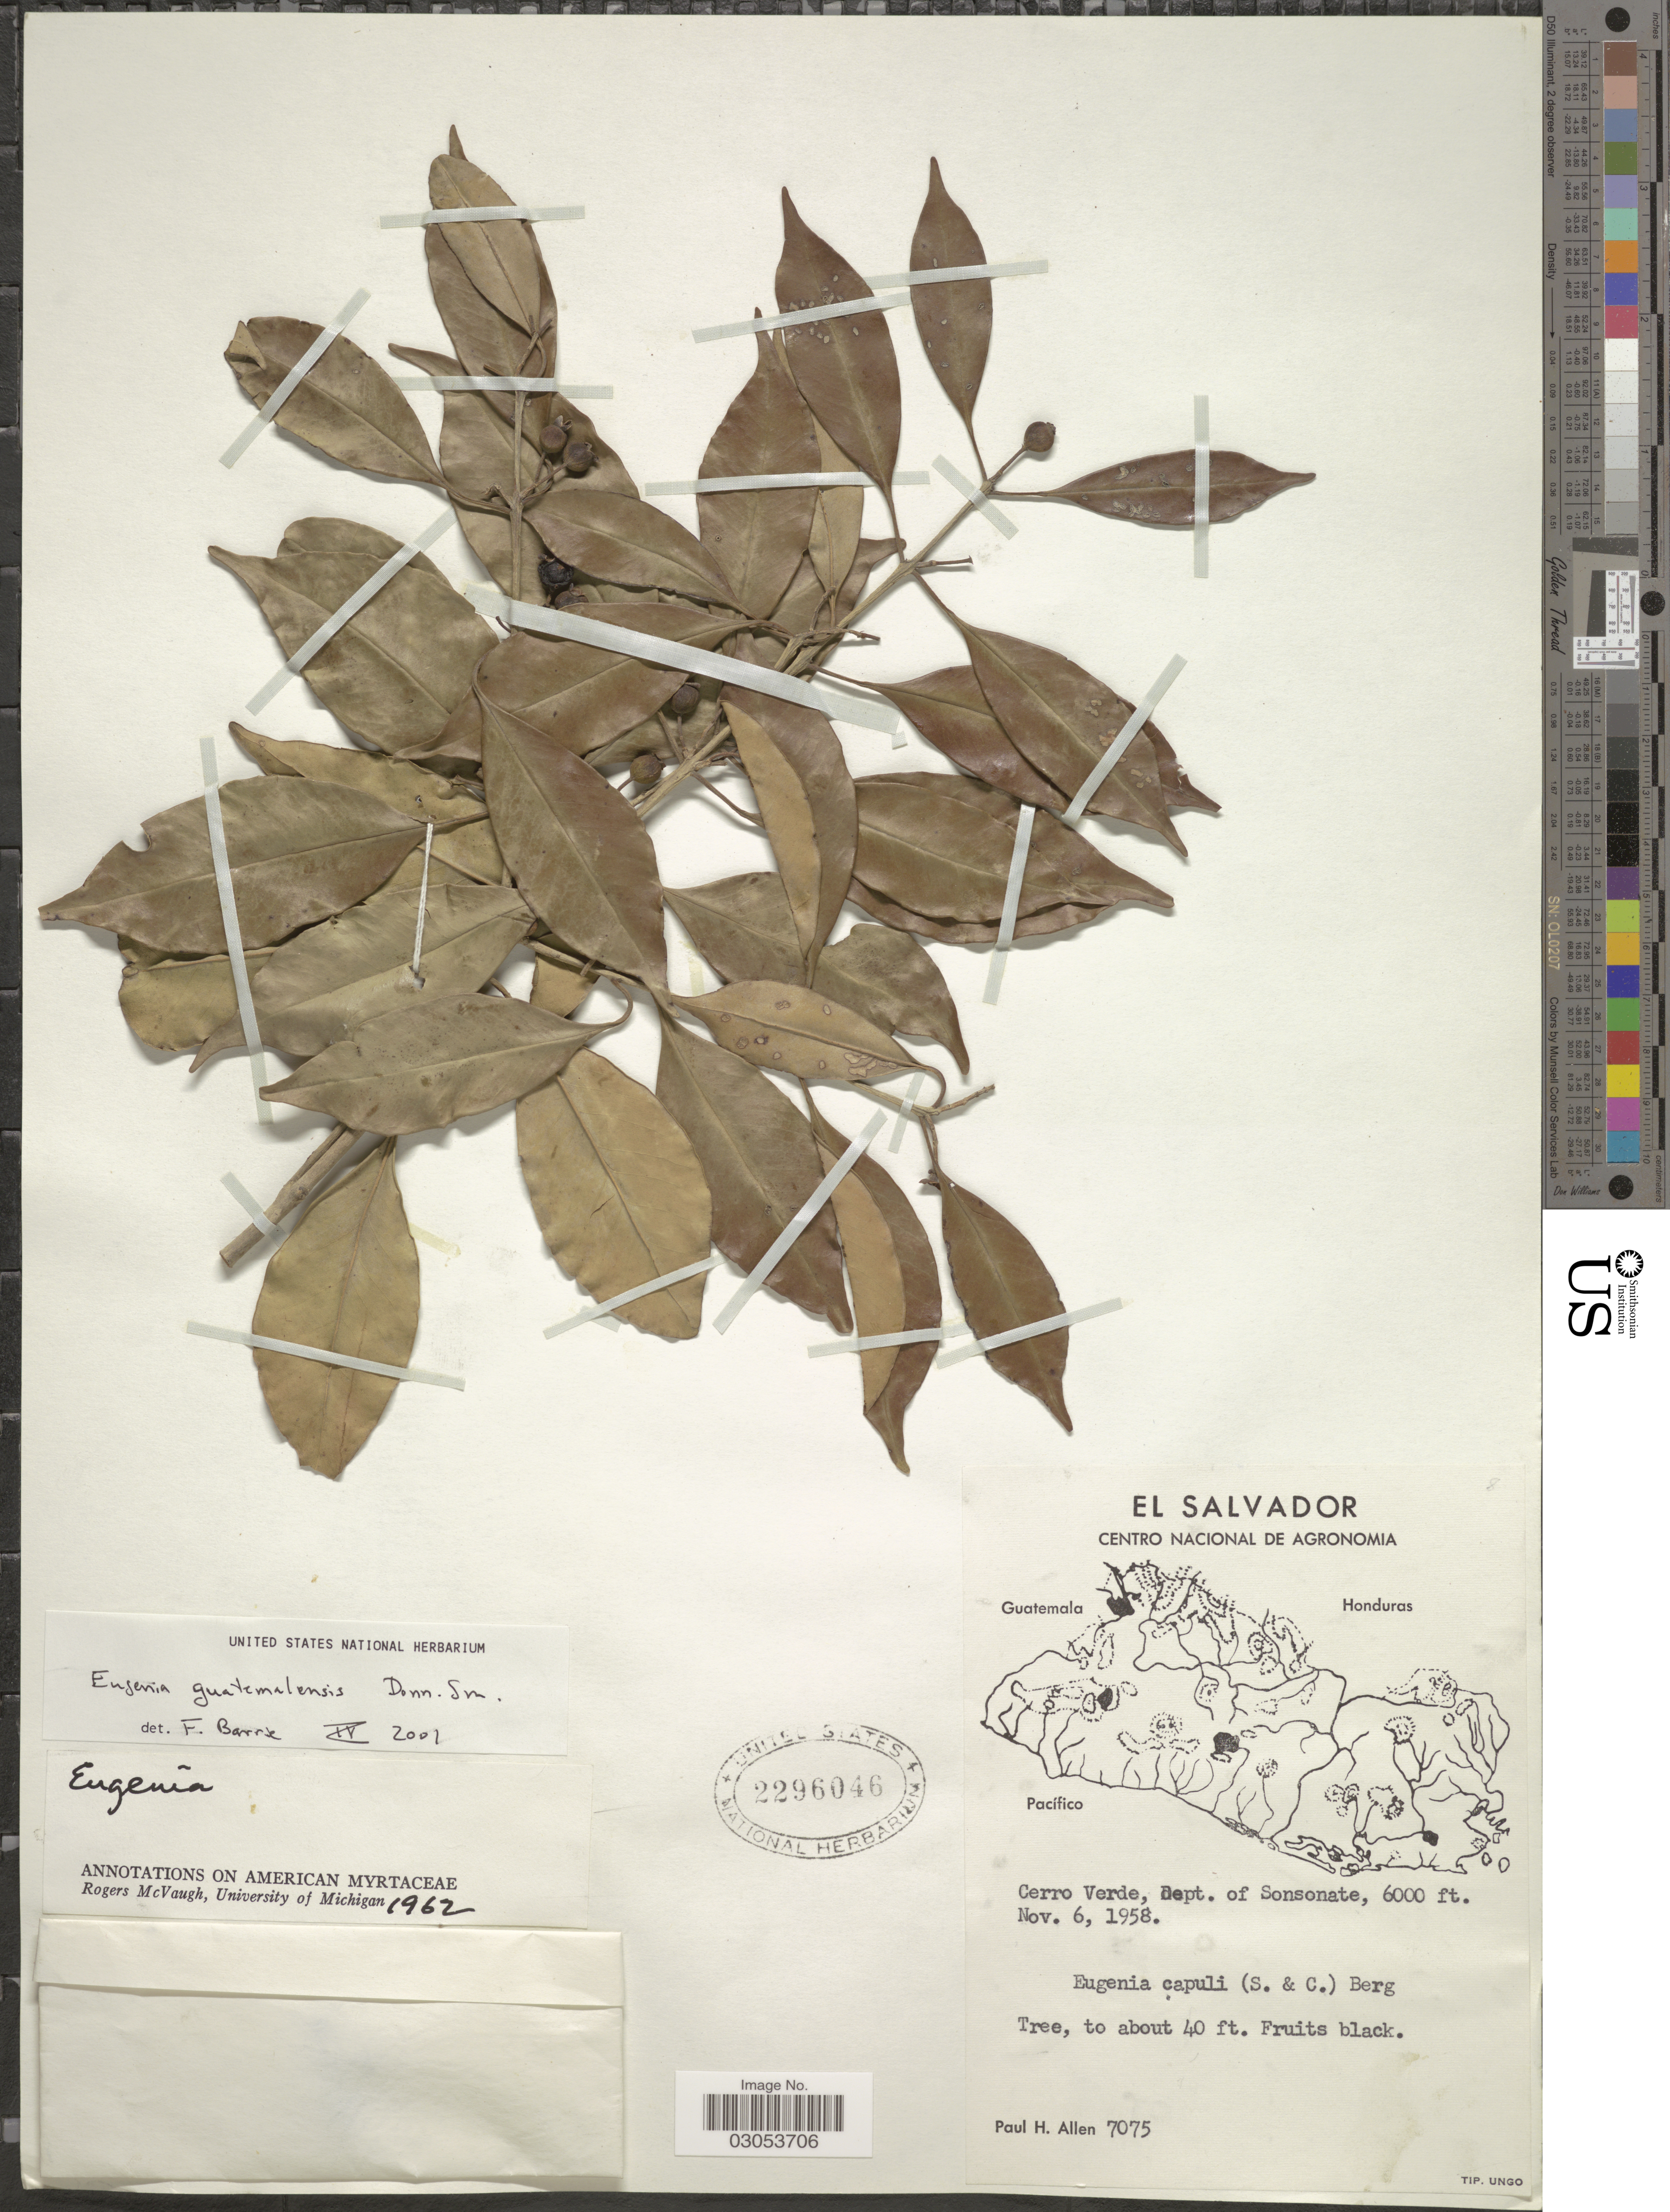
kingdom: Plantae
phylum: Tracheophyta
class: Magnoliopsida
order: Myrtales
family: Myrtaceae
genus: Eugenia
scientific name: Eugenia guatemalensis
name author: Donn. Sm.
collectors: P. H. Allen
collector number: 7075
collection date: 1958-11-06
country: El Salvador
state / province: Sonsonate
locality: Cerro Verde, Dept. of Sonsonate.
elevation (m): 1829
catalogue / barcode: US 2296046